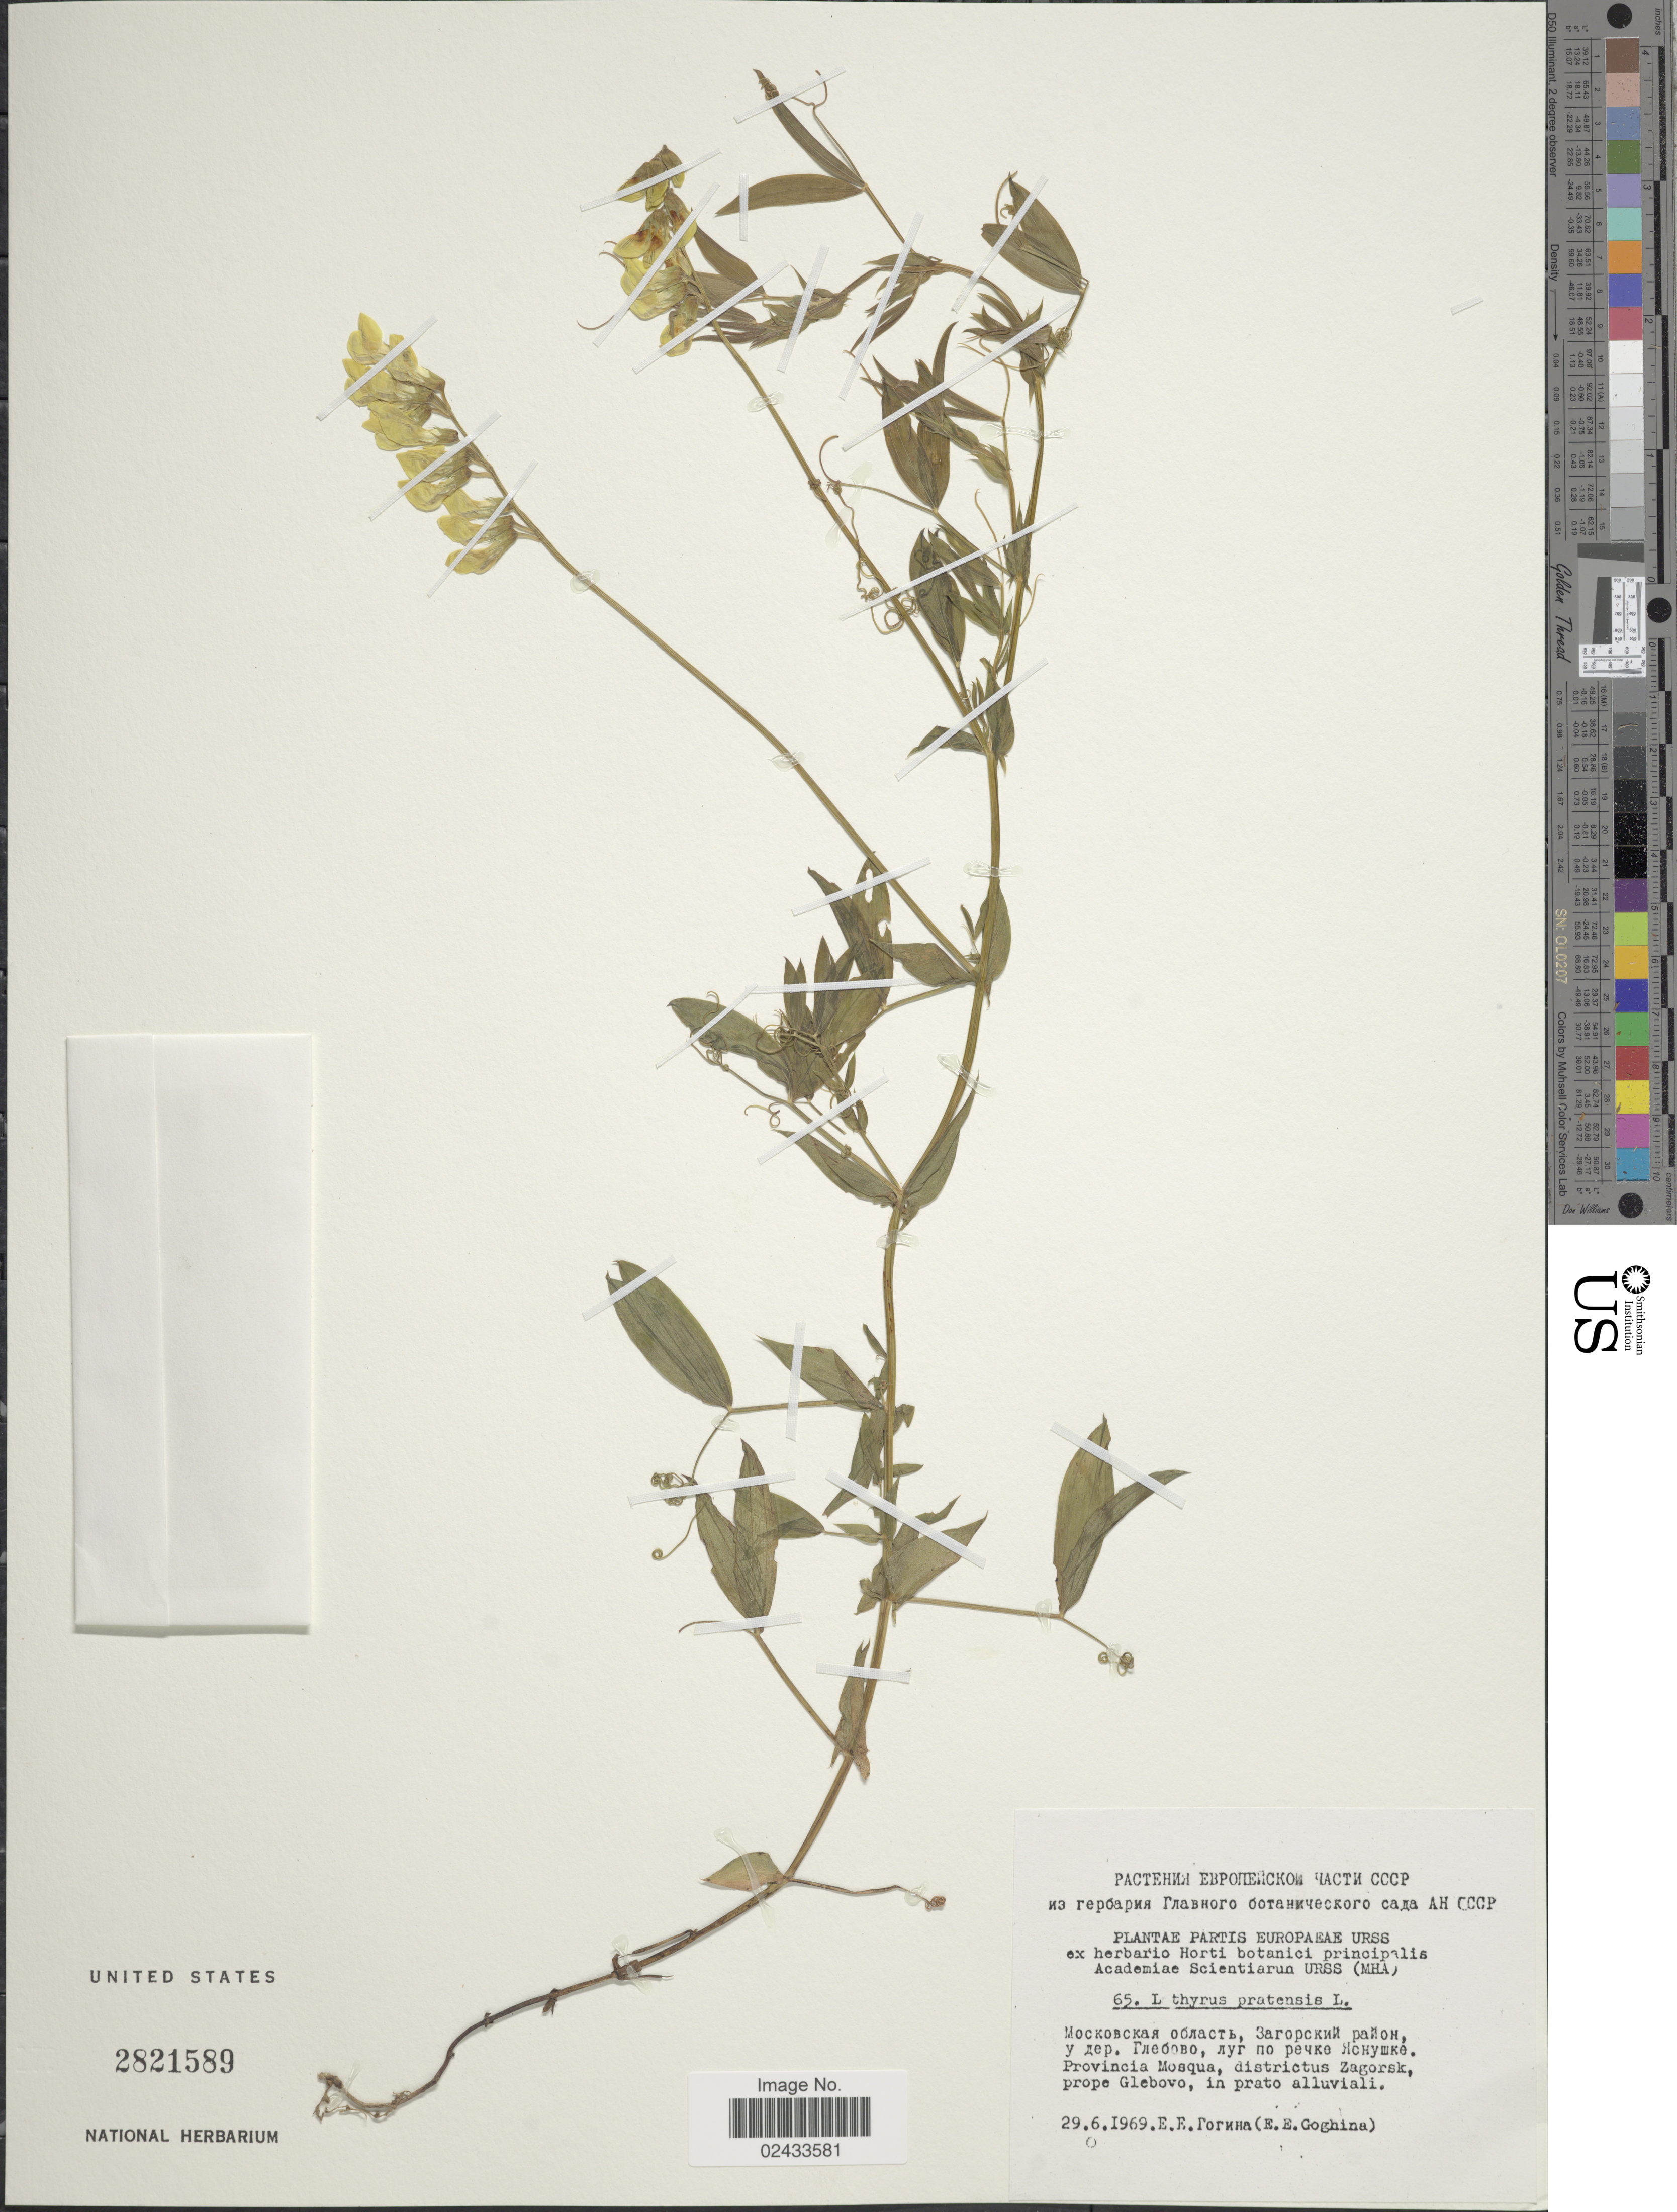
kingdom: Plantae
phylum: Tracheophyta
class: Magnoliopsida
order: Fabales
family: Fabaceae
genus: Lathyrus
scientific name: Lathyrus pratensis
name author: L.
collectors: E. Goghina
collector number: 65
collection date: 1969-06-29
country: Russian Federation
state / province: Moscow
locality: Provincia Mosqua, districtus Zagorsk, prope Glebovo, in prato alluviali.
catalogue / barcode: US 2821589